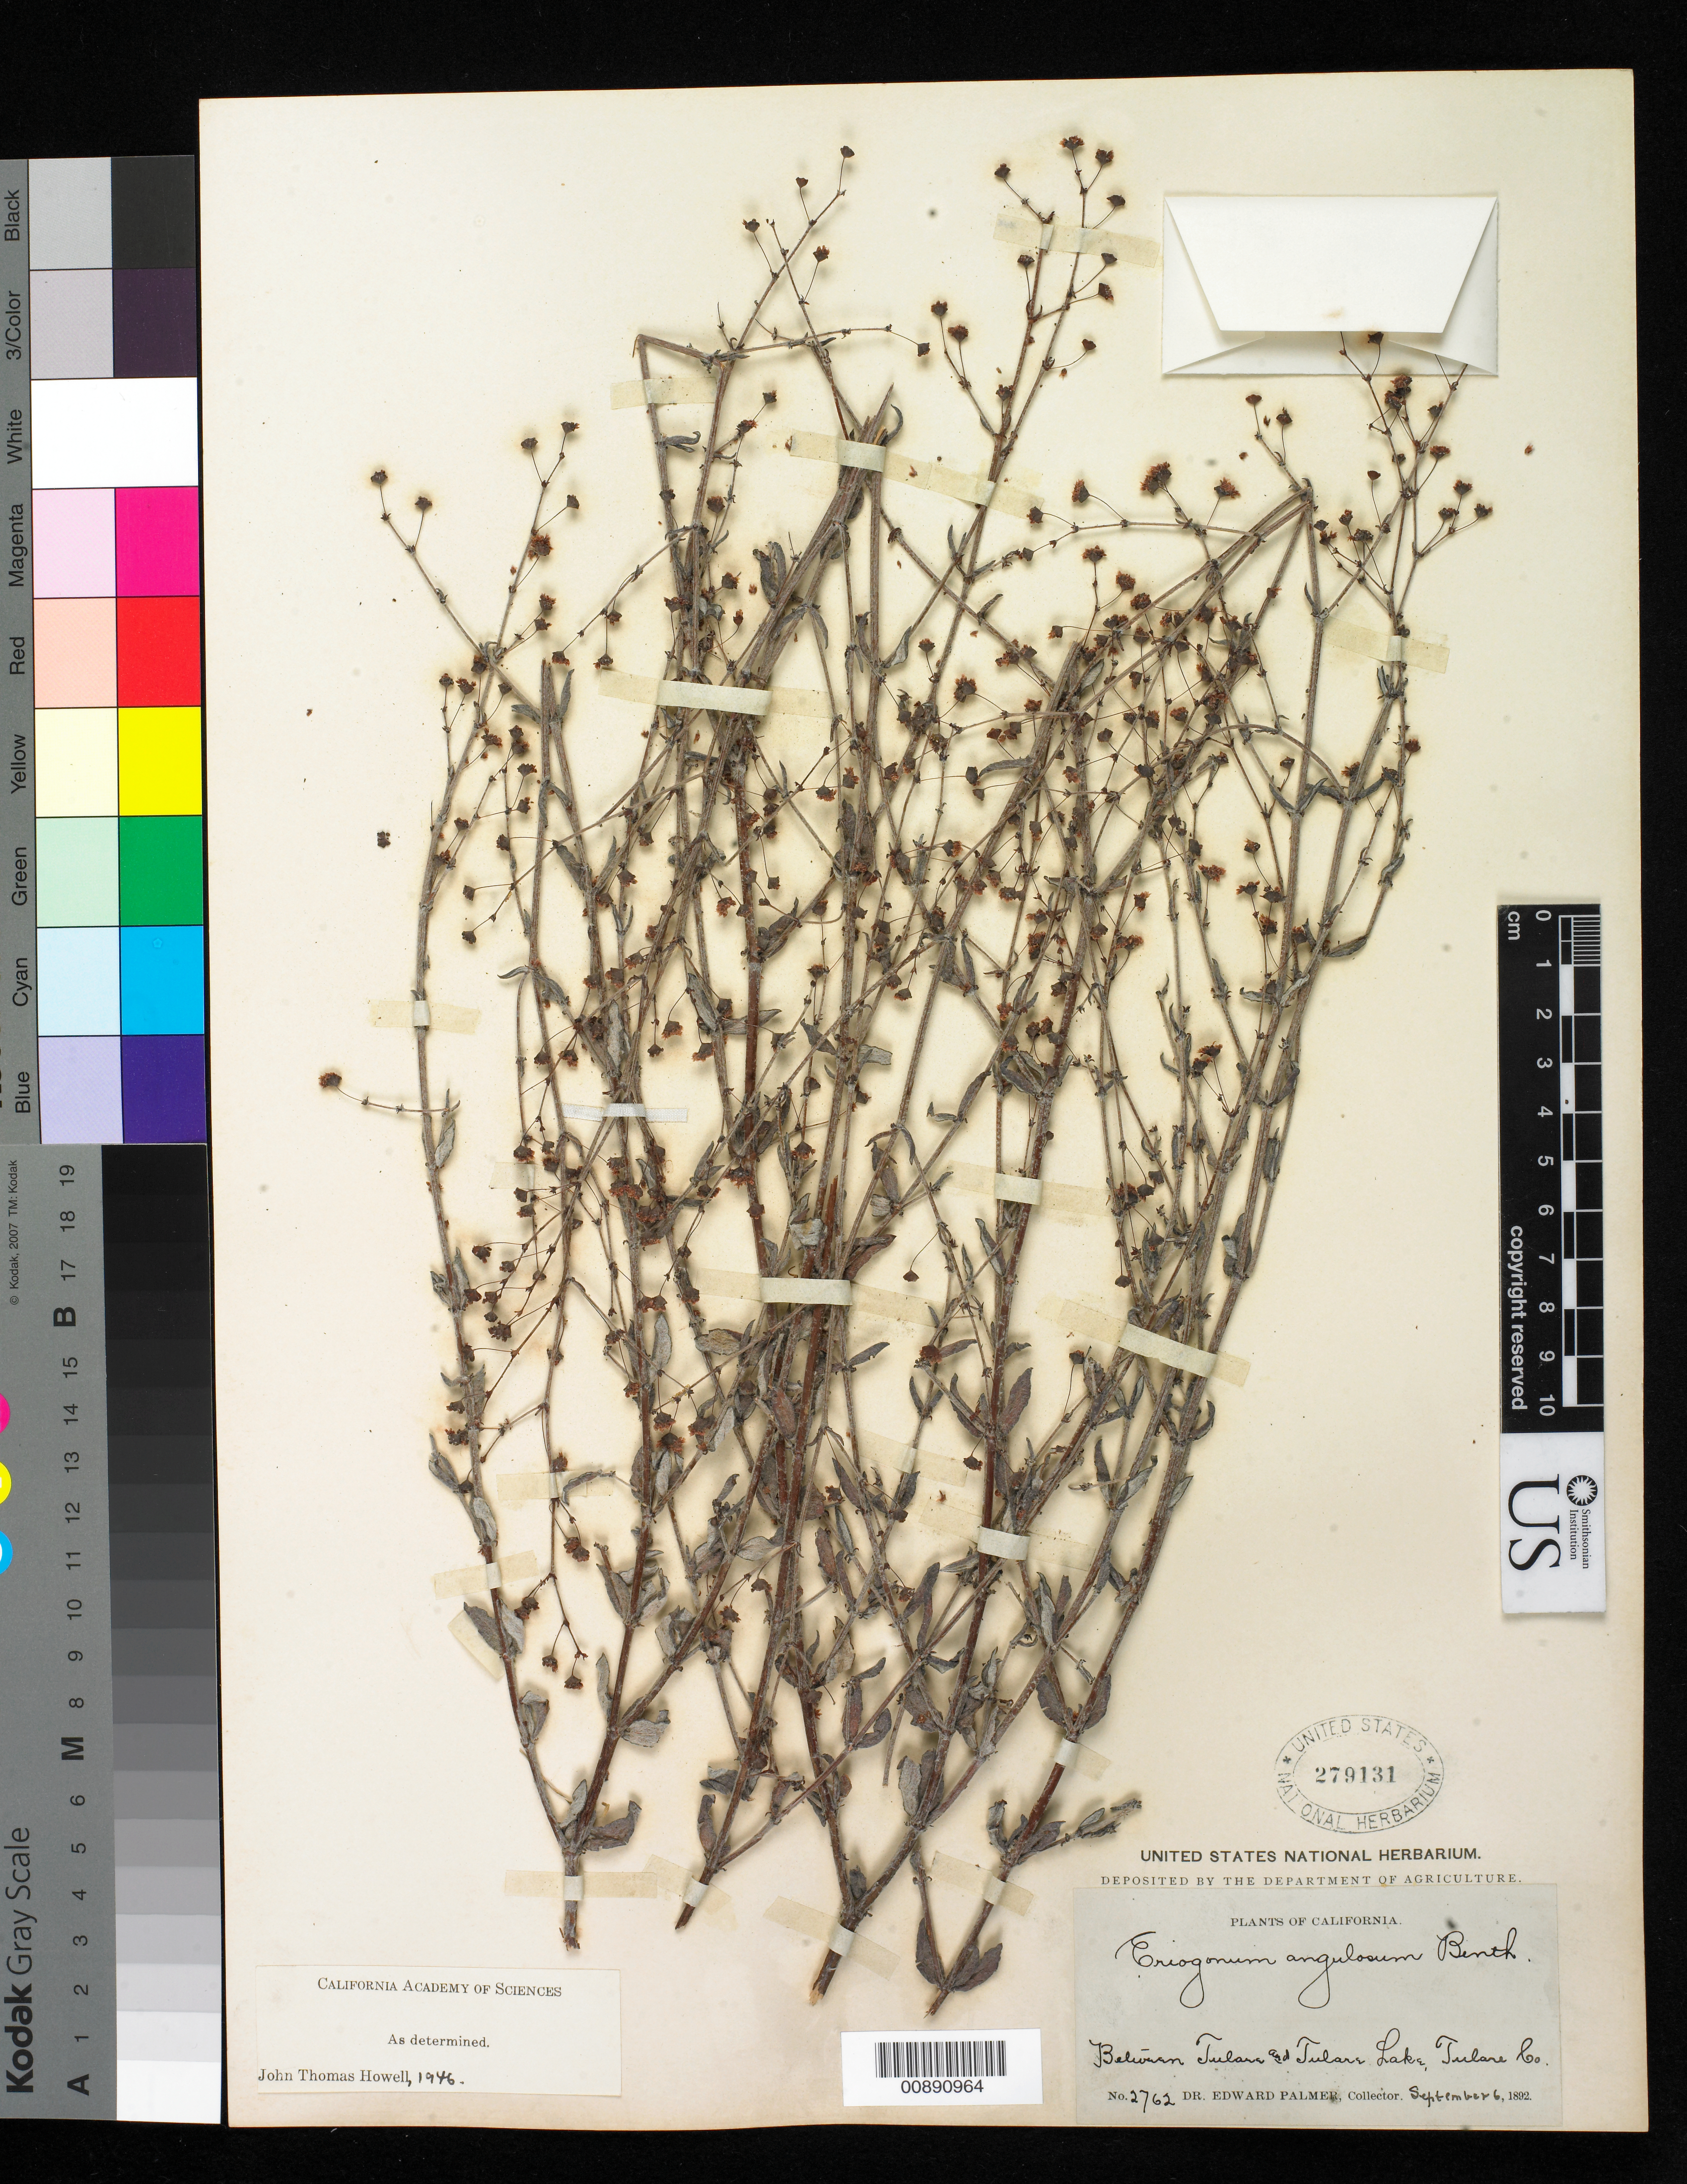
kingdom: Plantae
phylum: Tracheophyta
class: Magnoliopsida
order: Caryophyllales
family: Polygonaceae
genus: Eriogonum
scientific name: Eriogonum angulosum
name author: Benth.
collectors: E. Palmer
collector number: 2762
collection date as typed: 06 Sep 1892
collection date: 1892-09-06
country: United States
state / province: California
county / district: Tulare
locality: Between Tulare and Tulare Lake, Tulare County, California.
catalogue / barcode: US 279131